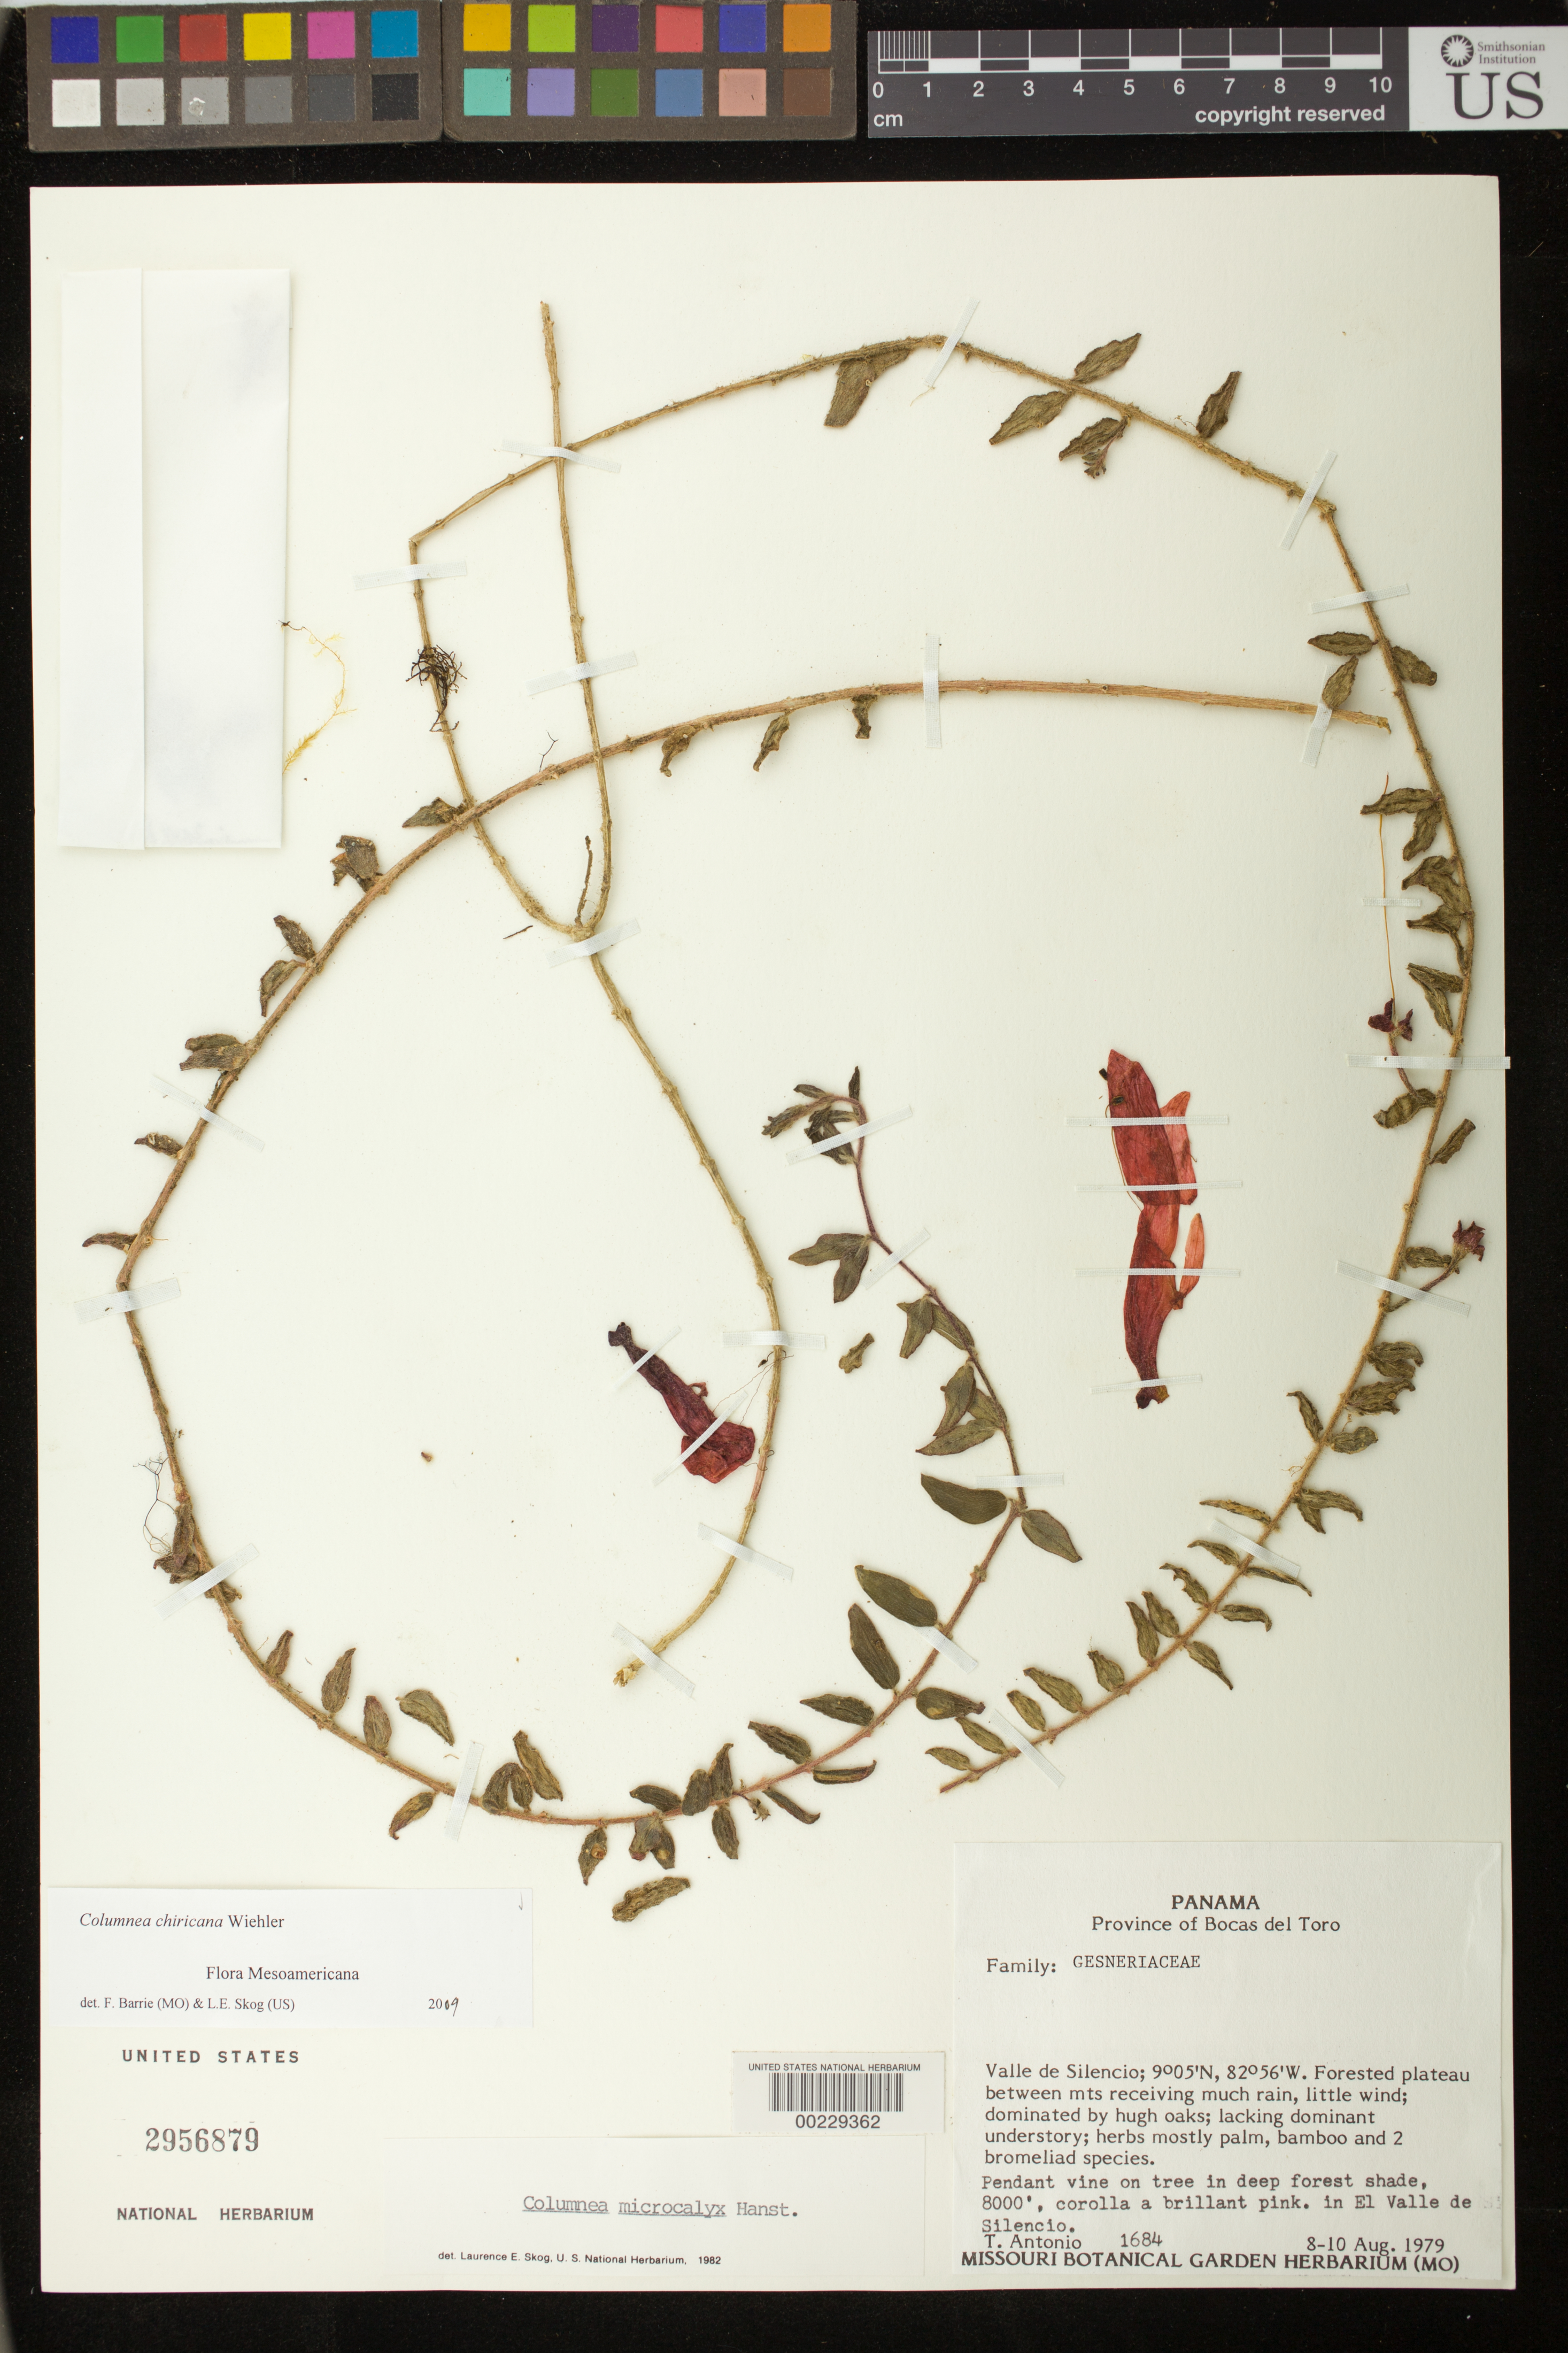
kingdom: Plantae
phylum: Tracheophyta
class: Magnoliopsida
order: Lamiales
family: Gesneriaceae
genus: Columnea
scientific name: Columnea chiricana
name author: Wiehler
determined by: Barrie, F. R.; Skog, Laurence E.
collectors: T. Antonio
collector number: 1684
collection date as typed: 8-10 Aug 1979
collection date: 1979-08-08/1979-08-10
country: Panama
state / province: Bocas del Toro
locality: Valle de Silencio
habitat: Forested plateau between mts receiving much rain, little wind; in deep forest shade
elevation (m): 2438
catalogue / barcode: US 2956879